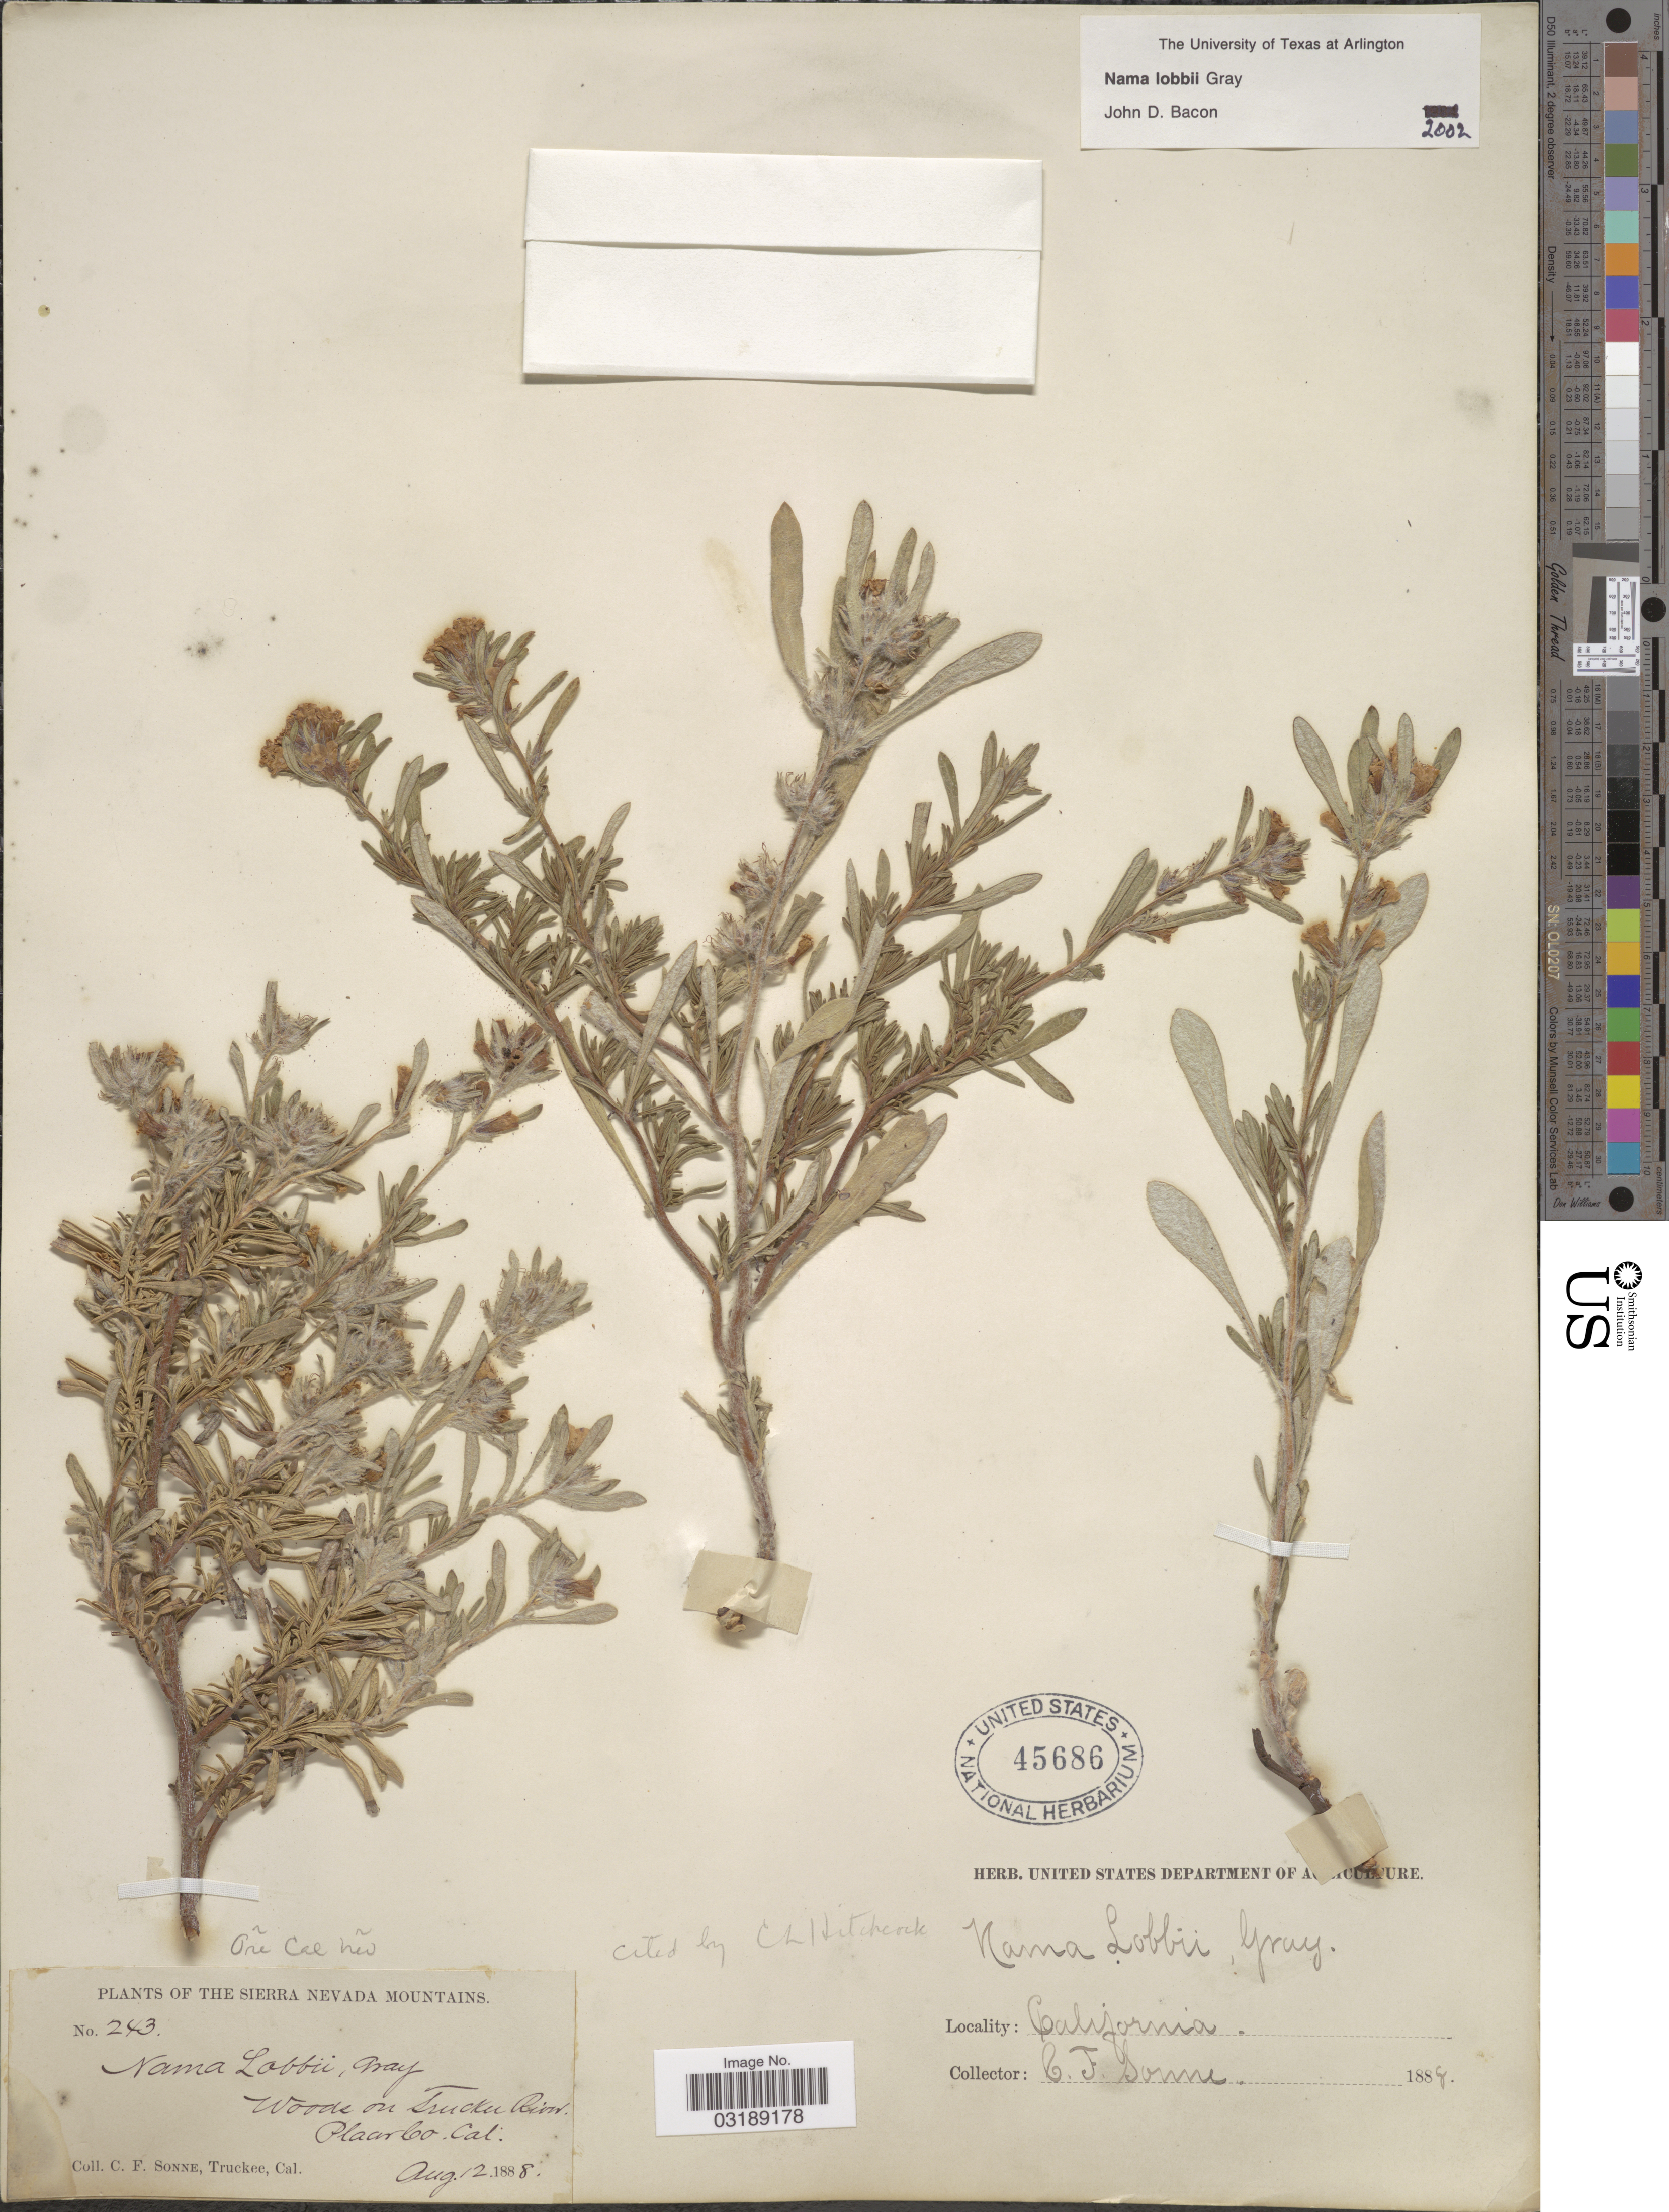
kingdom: Plantae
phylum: Tracheophyta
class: Magnoliopsida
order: Boraginales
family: Namaceae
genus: Nama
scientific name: Nama lobbii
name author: A. Gray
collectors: C. Sonne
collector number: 243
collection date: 1888-08-12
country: United States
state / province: California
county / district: Placer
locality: Woods on Truckee River, Plaar Co., Cal.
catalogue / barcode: US 45686